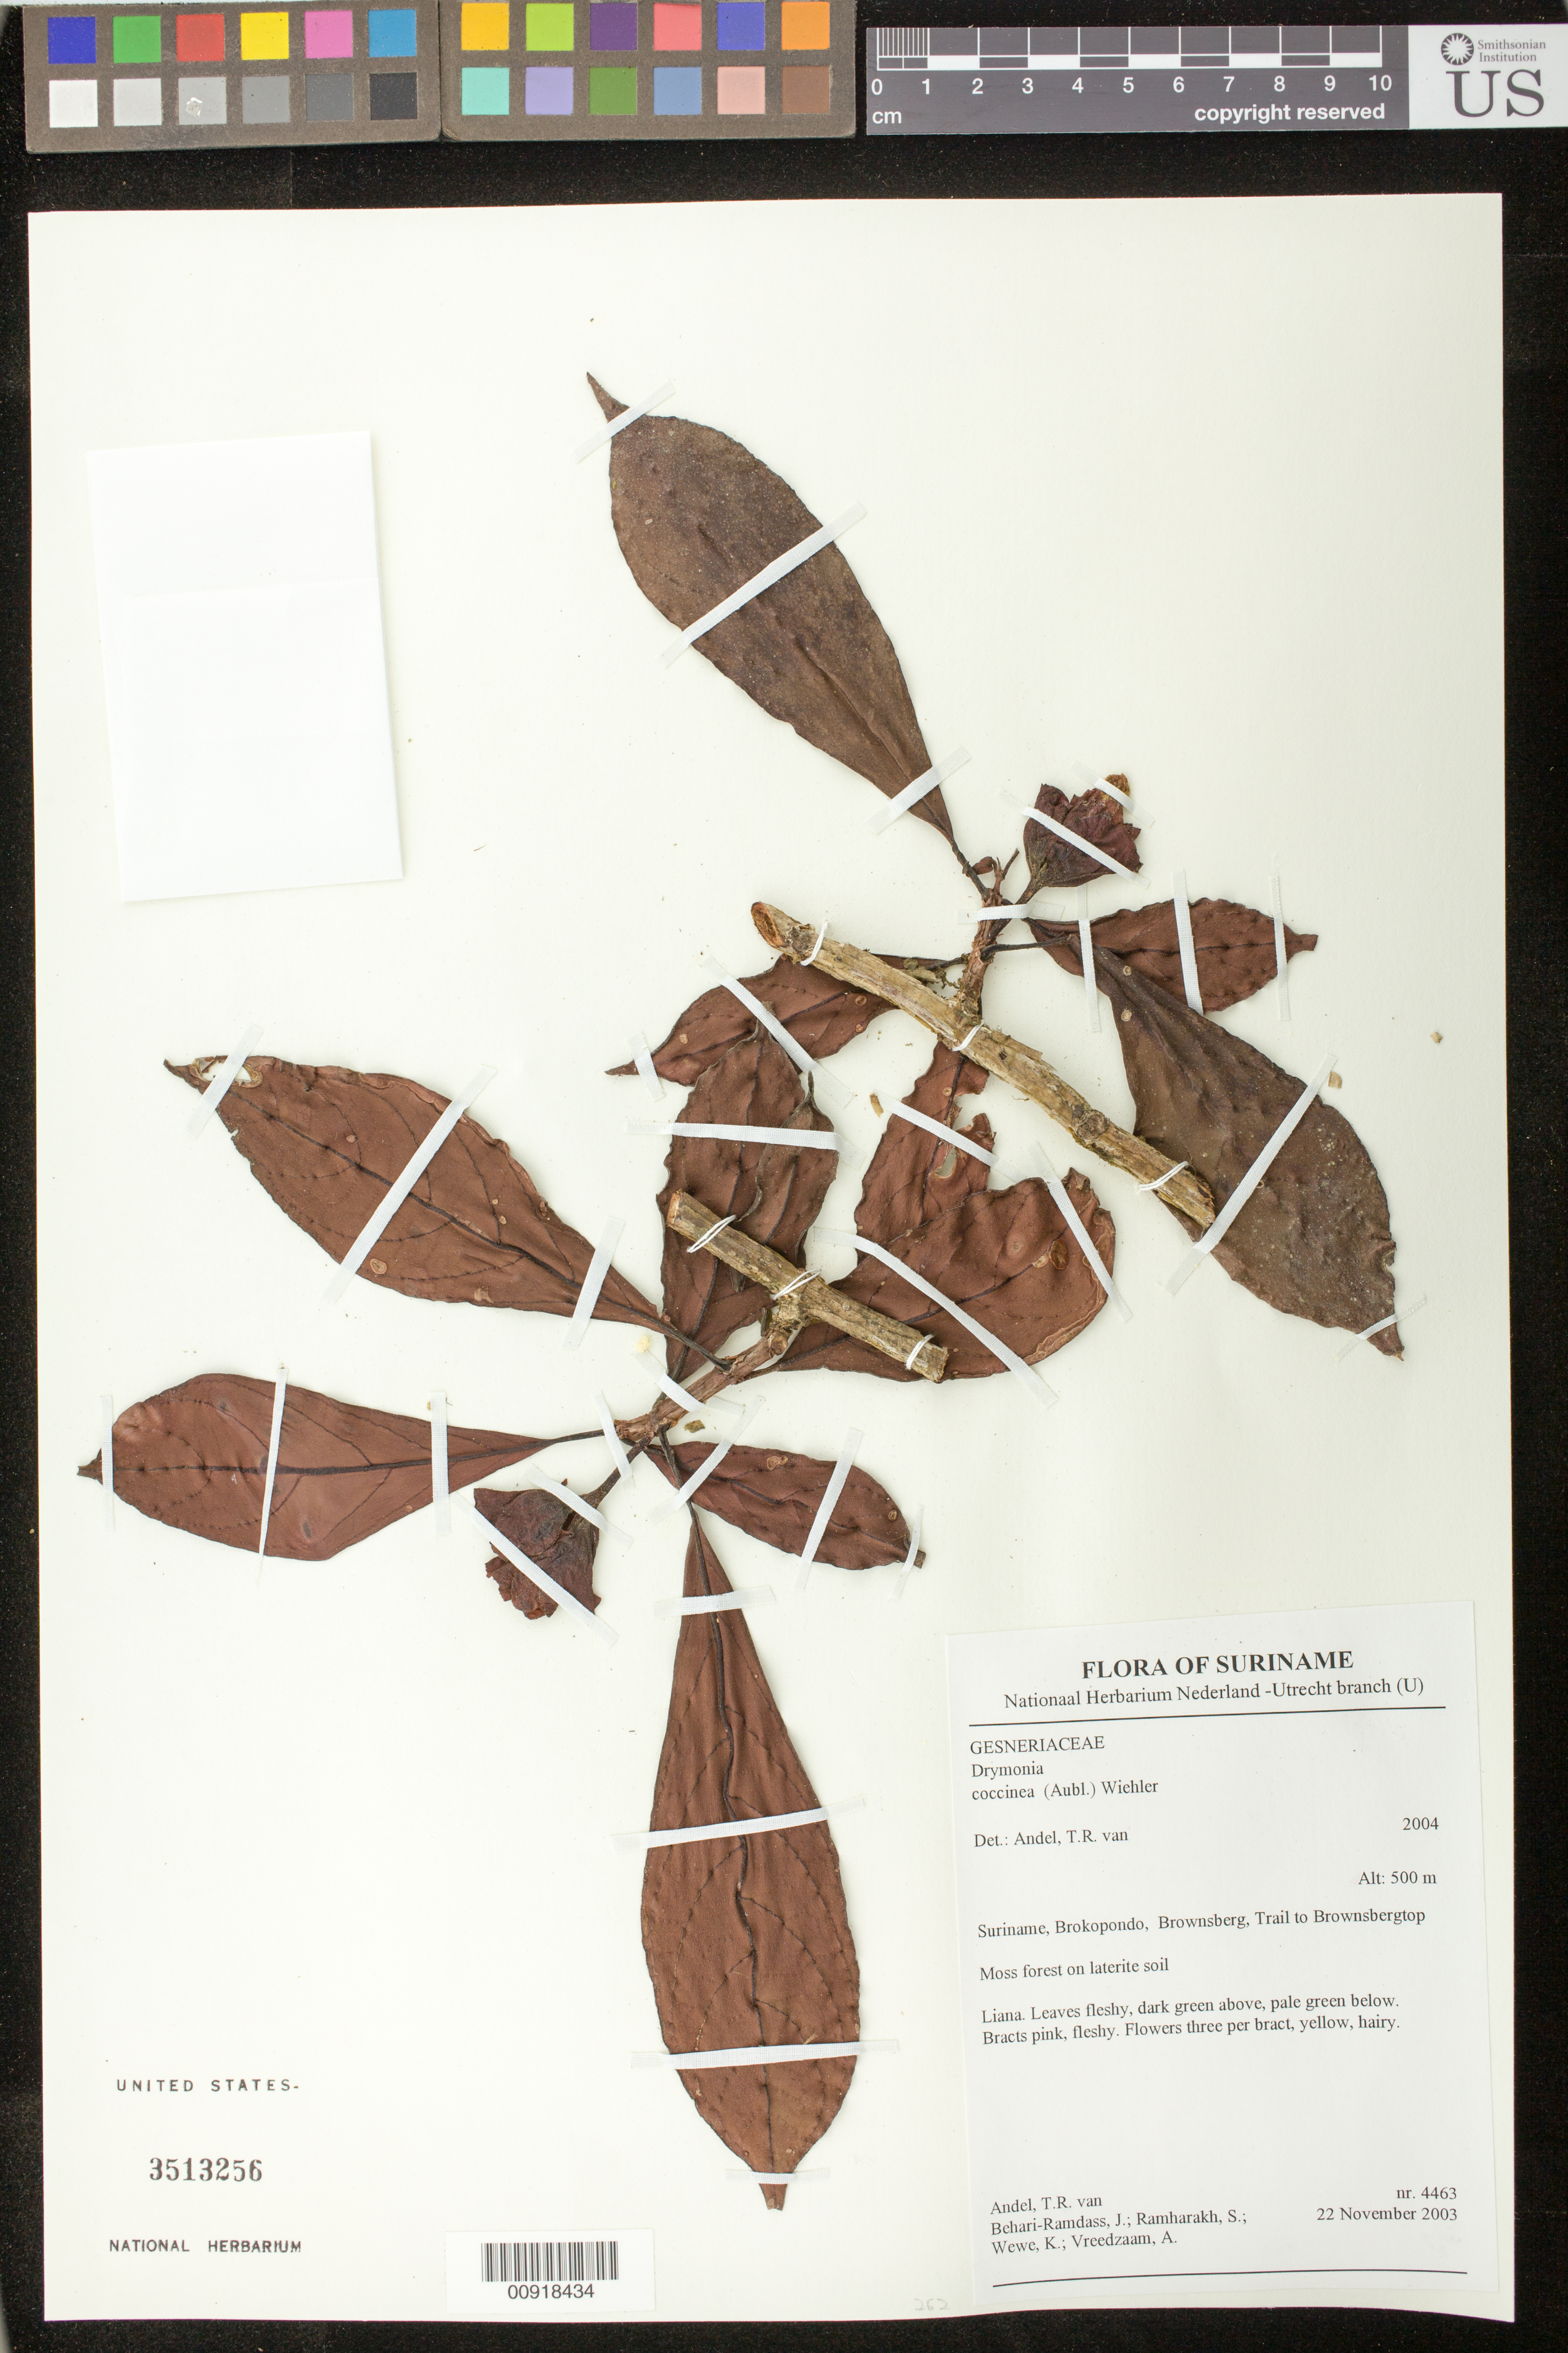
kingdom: Plantae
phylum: Tracheophyta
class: Magnoliopsida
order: Lamiales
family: Gesneriaceae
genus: Drymonia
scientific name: Drymonia coccinea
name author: (Aubl.) Wiehler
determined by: Andel, Tinde R. van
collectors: T. R. van Andel, J. Behari-Ramdas, S. Ramharakh, K. Wewe & A. Vreedzaam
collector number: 4463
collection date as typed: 22-Nov-03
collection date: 2003-11-22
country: Suriname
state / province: Brokopondo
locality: Brownsberg, trail to Brownsberg top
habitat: Moss forest on laterite soil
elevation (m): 500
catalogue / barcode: US 3513256